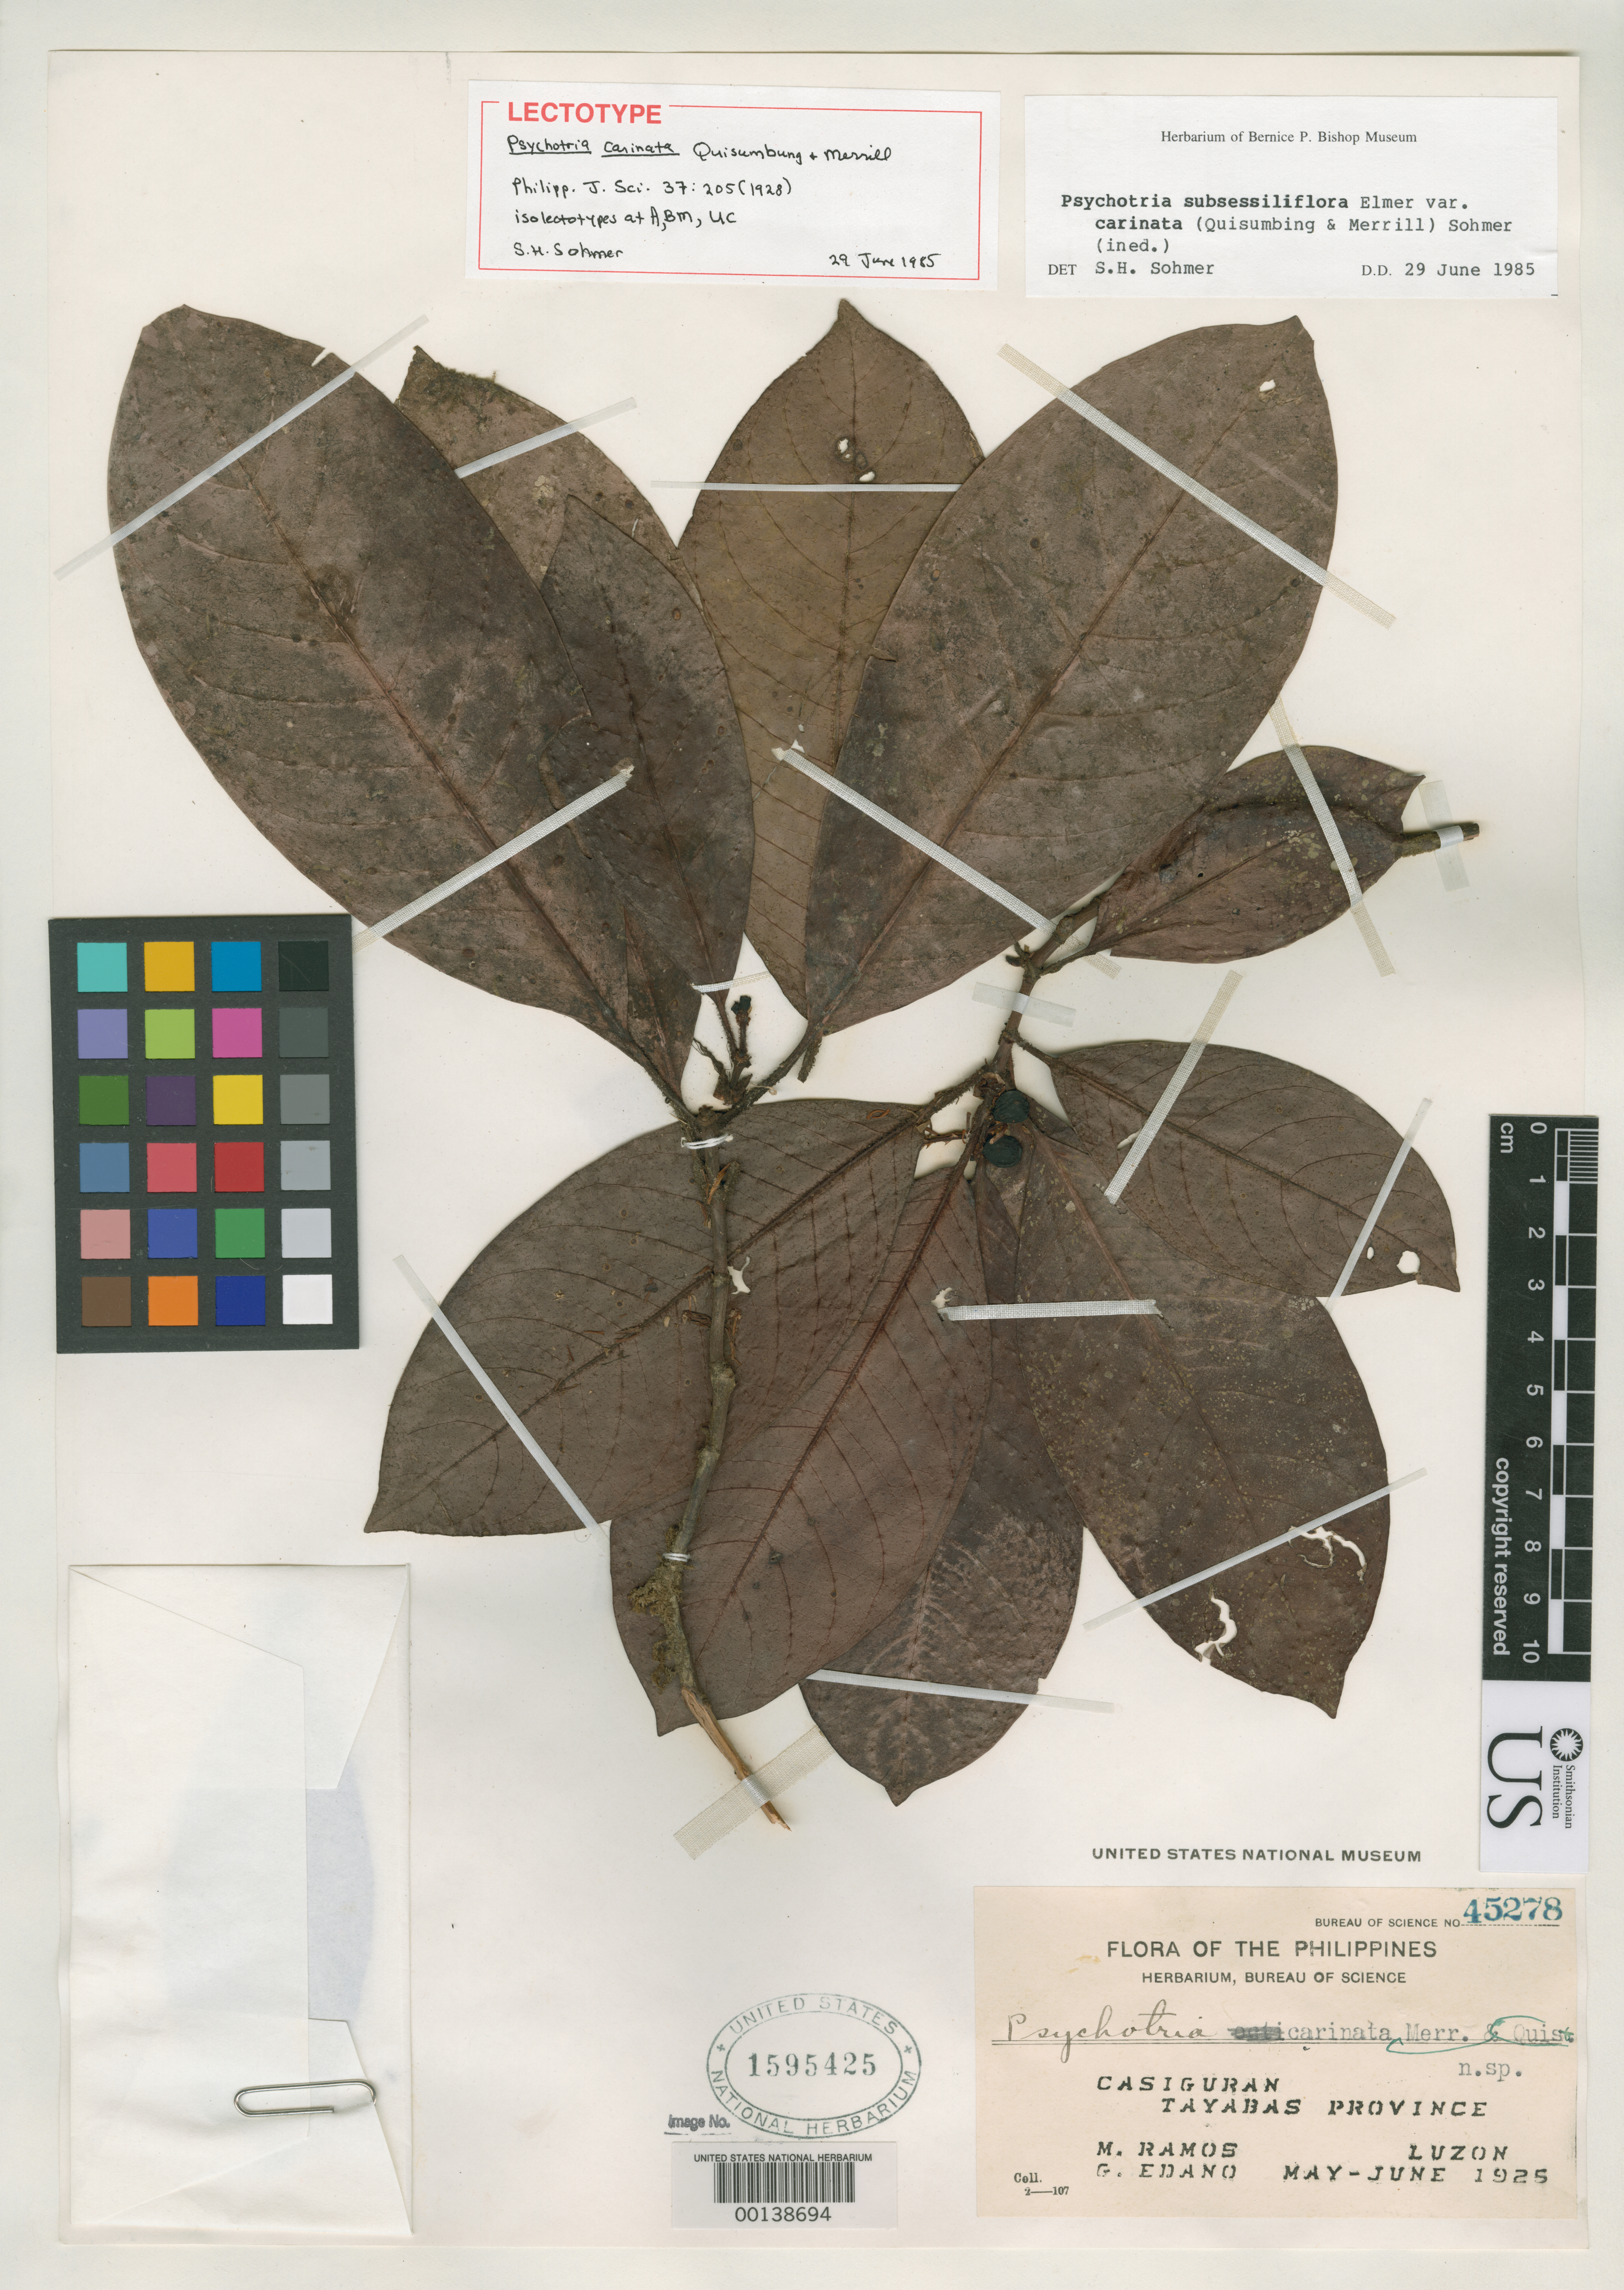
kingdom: Plantae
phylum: Tracheophyta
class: Magnoliopsida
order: Gentianales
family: Rubiaceae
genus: Psychotria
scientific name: Psychotria carinata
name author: Quisumb. & Merr.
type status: Type Fragment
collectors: M. Ramos & G. E. Edaño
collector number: Bur. Sci. 45278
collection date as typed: May 1925 to -- Jun 1925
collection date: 1925-05/1925-06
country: Philippines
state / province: Calabarzon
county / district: Quezon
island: Luzon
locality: Casiguran.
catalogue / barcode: US 1595425